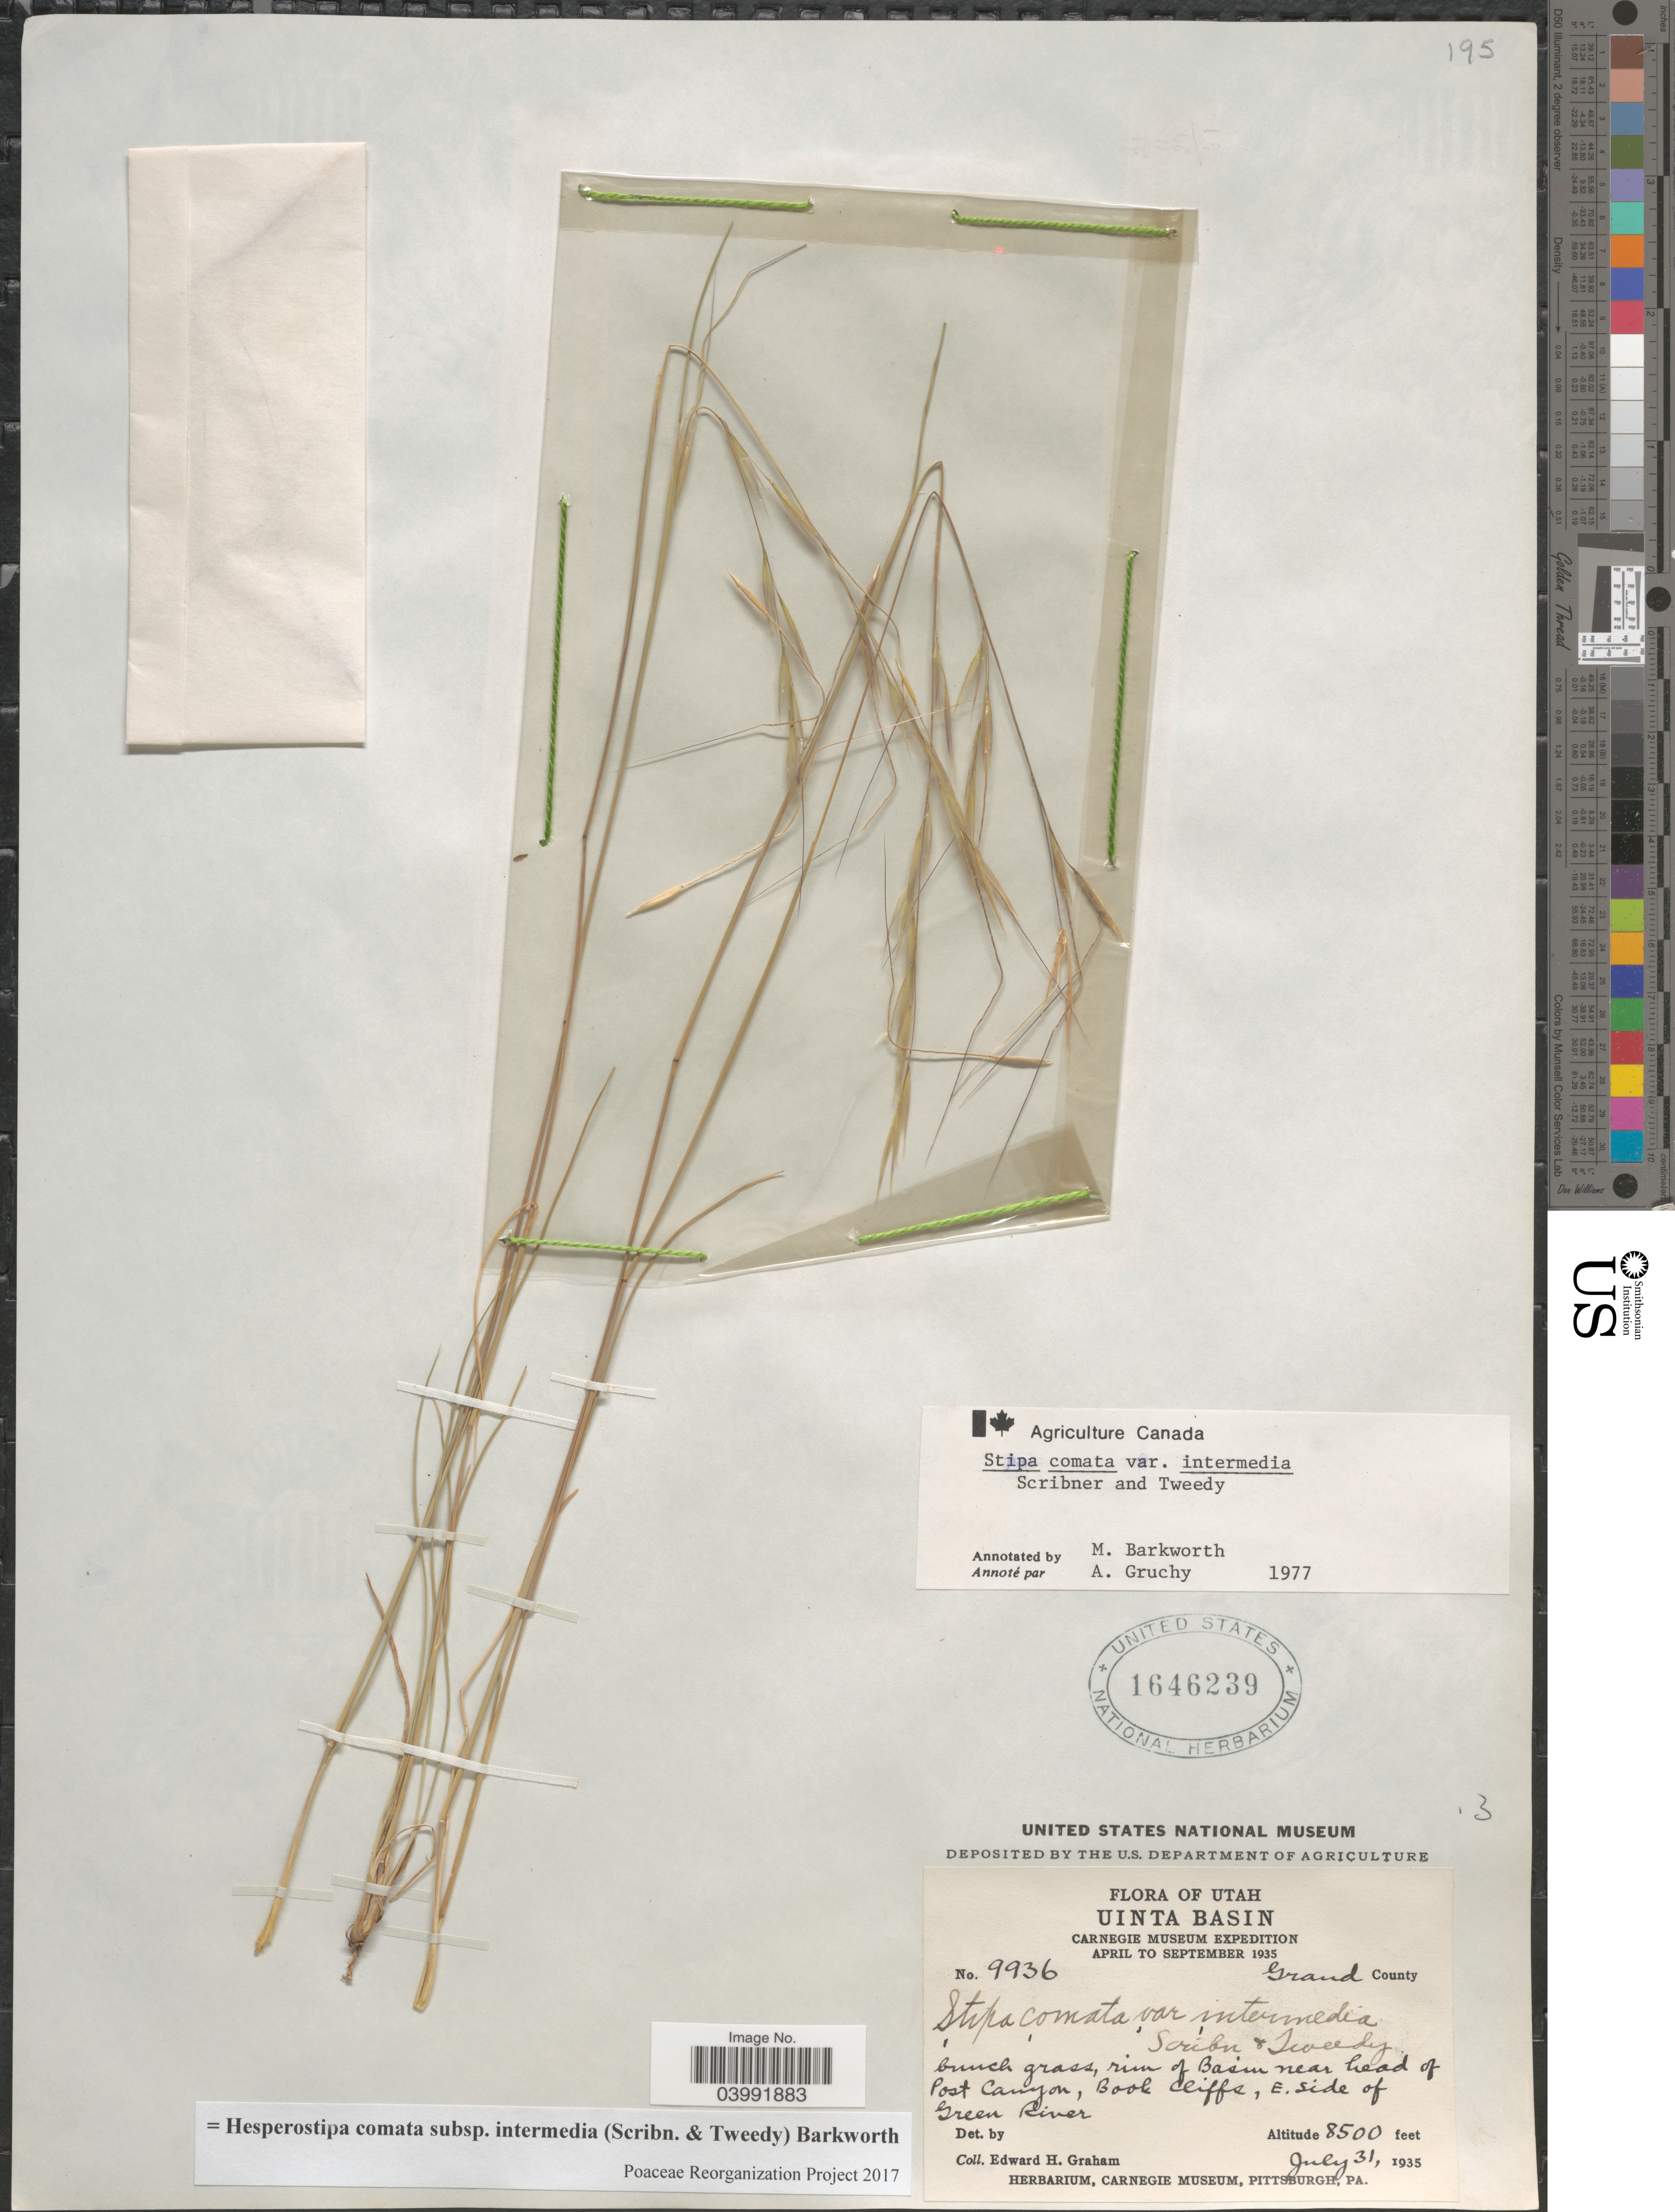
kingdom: Plantae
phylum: Tracheophyta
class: Liliopsida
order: Poales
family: Poaceae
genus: Hesperostipa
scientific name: Hesperostipa comata subsp. intermedia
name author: (Scribn. & Tweedy) Barkworth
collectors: E. H. Graham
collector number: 9936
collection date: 1935-07-31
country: United States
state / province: Utah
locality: Uinta Basin. Grand County. Bunch grass, rim of Basin near head of Post Canyon, Book Cliffs, E. Side of Green River.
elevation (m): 2591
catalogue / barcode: US 1646239